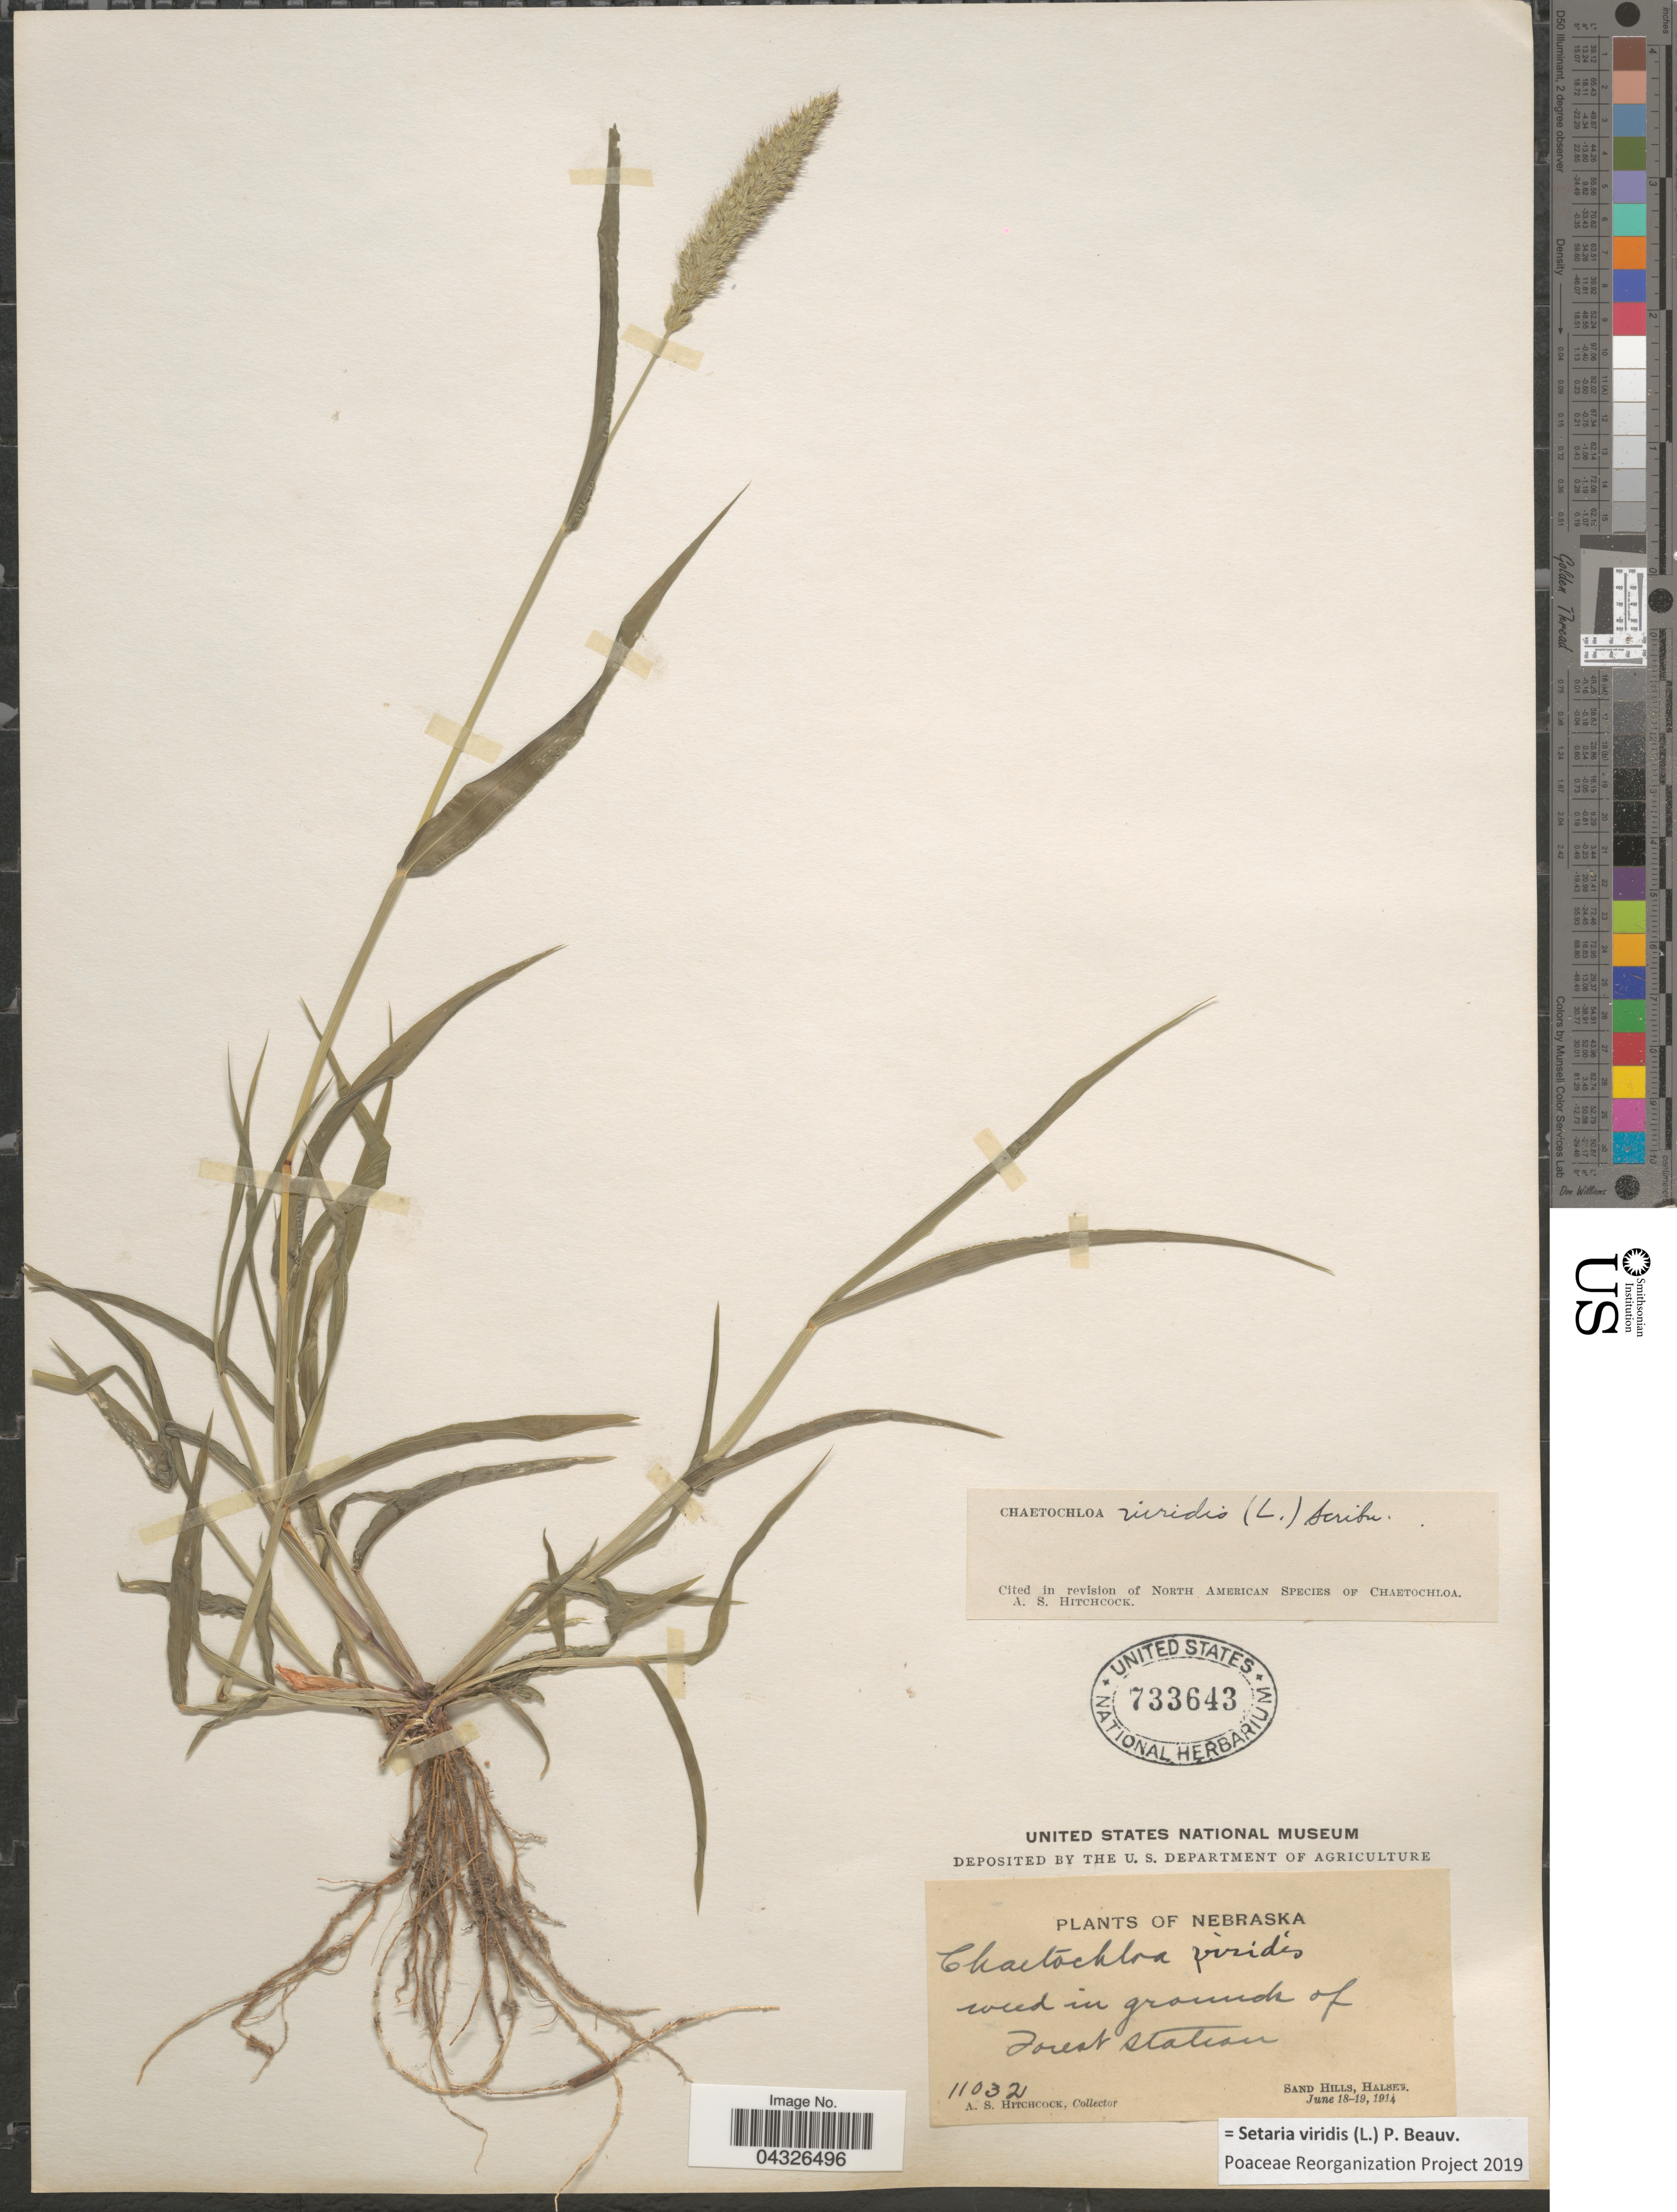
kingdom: Plantae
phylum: Tracheophyta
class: Liliopsida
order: Poales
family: Poaceae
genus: Setaria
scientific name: Setaria viridis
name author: (L.) P. Beauv.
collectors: A. S. Hitchcock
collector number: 11032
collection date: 1914-06-18/1914-06-19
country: United States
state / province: Nebraska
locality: Weed in grounds of Forest Station. Sand Hills, Halsey.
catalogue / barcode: US 733643